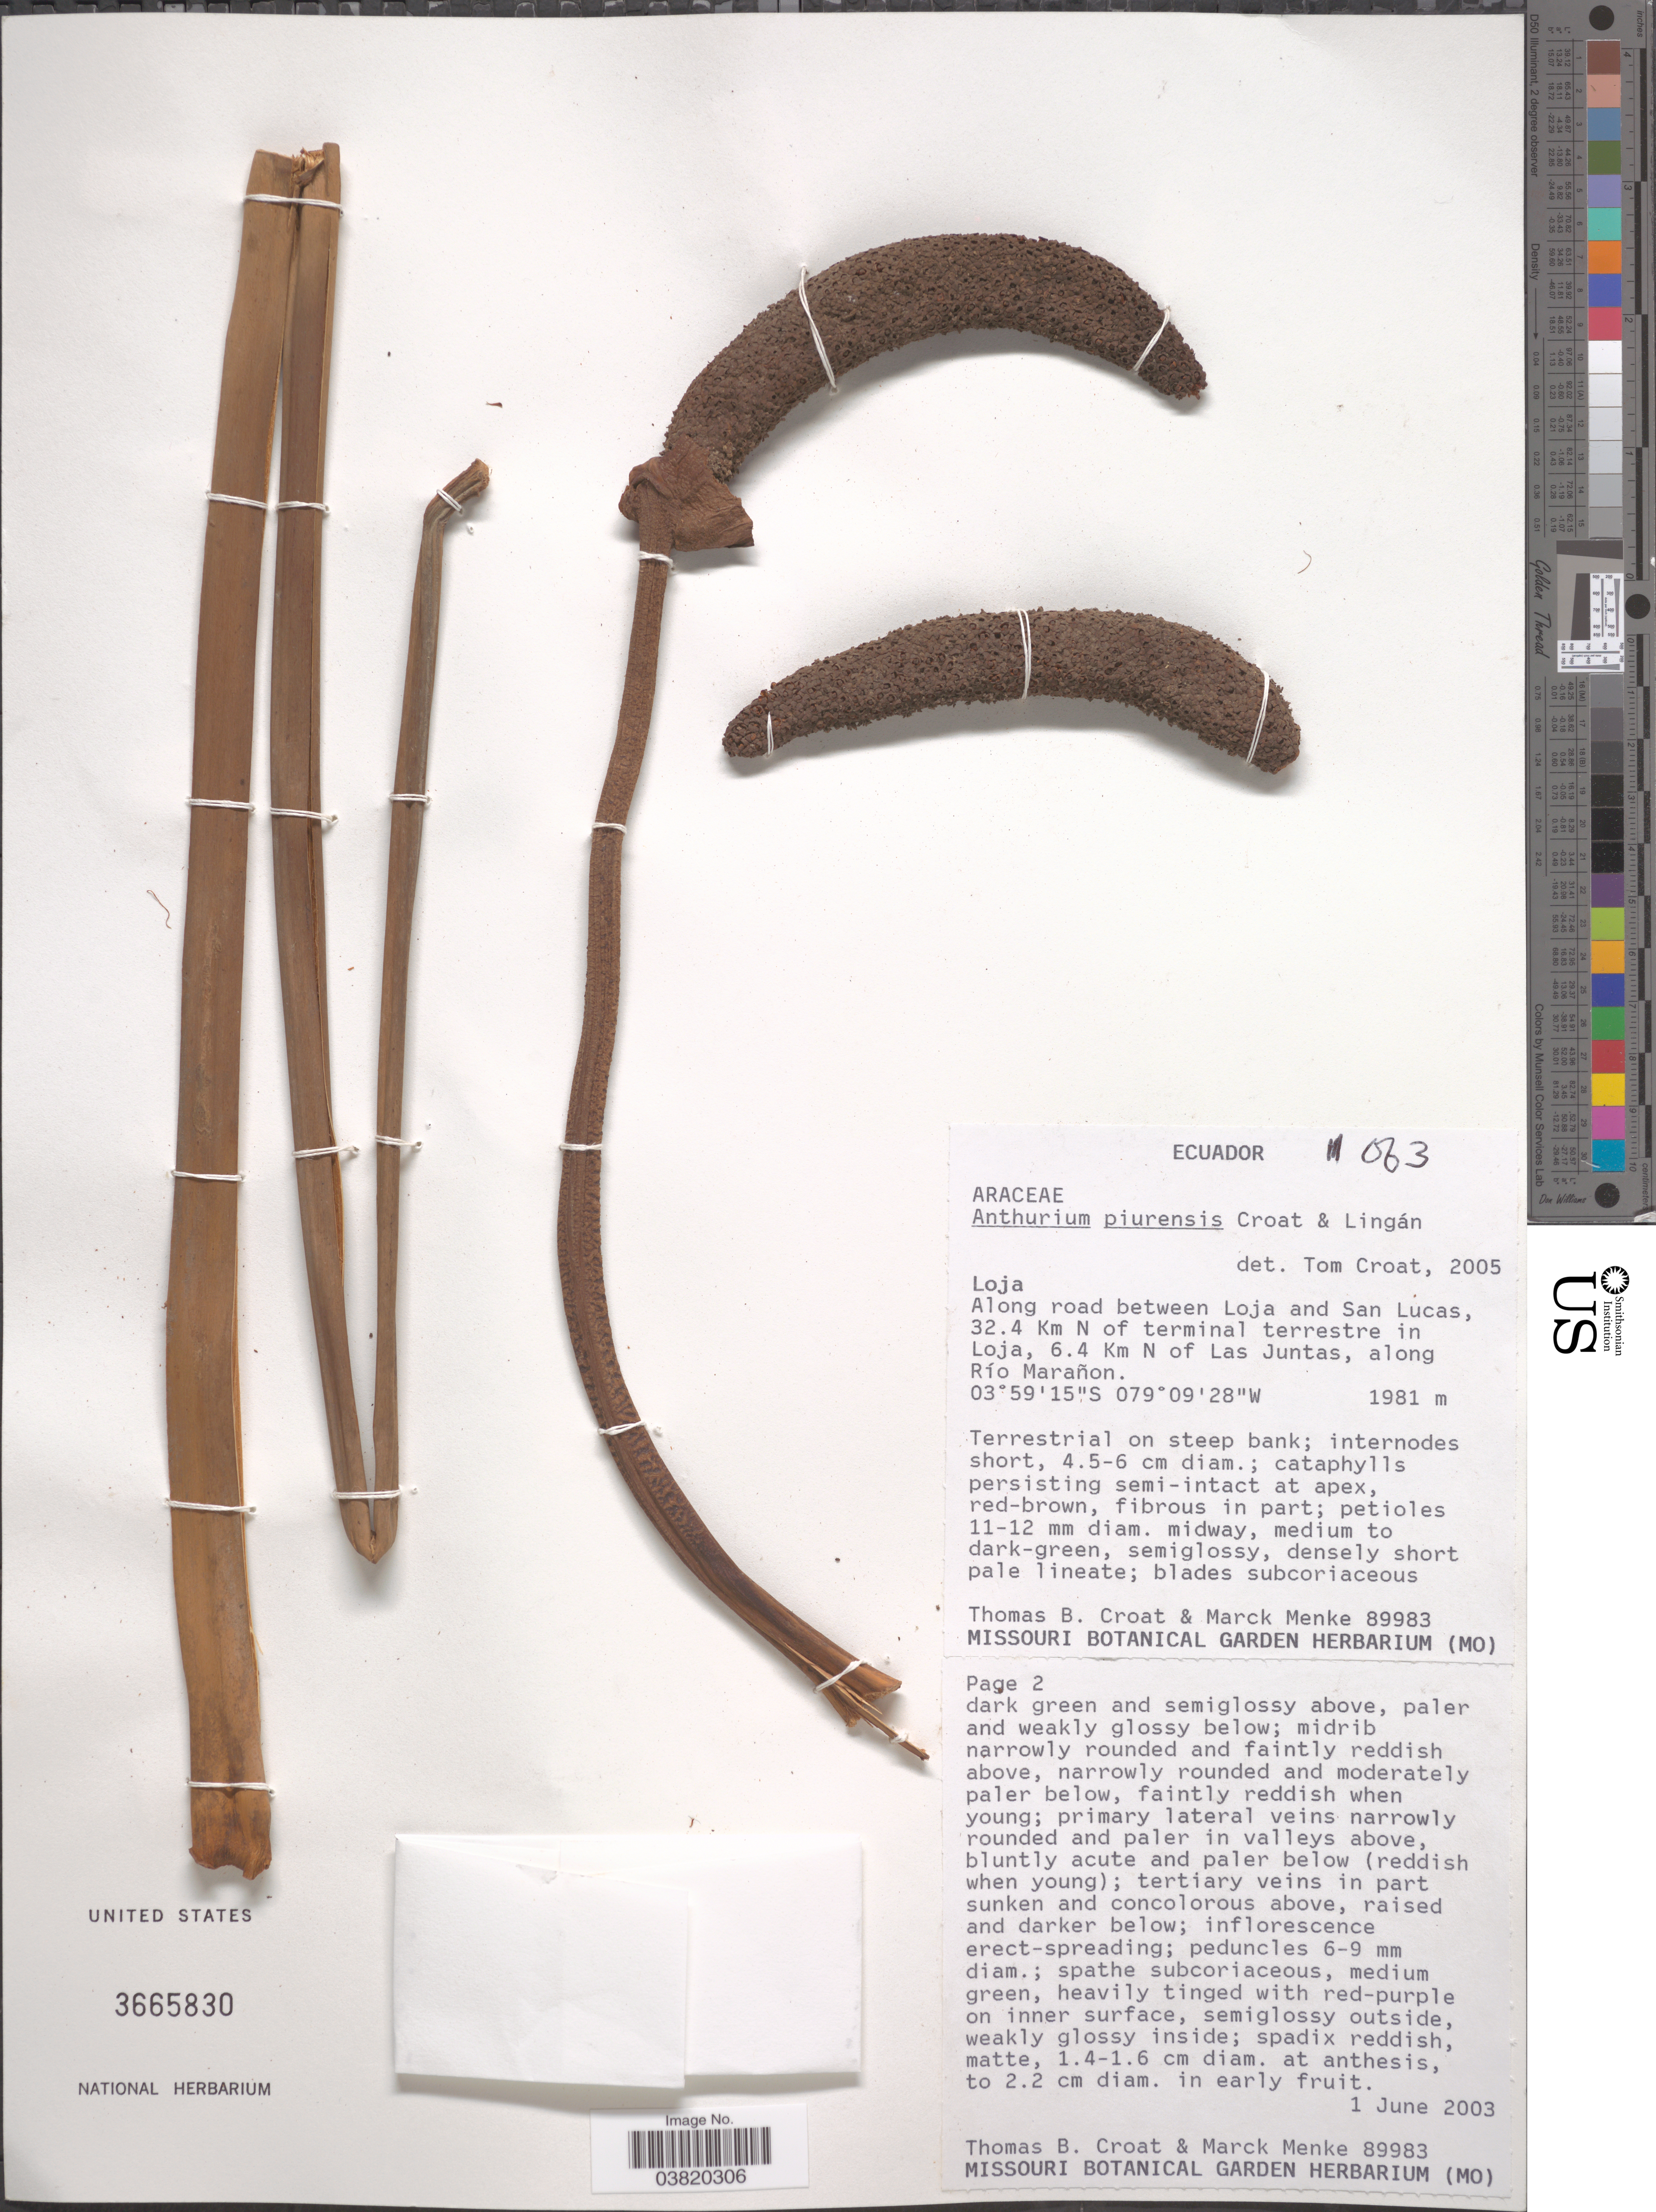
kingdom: Plantae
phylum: Tracheophyta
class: Liliopsida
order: Alismatales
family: Araceae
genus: Anthurium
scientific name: Anthurium piurensis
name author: Croat & Lingan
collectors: T. B. Croat & M. Menke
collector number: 89983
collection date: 2003-06-01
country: Ecuador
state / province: Loja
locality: Along road between Loja and San Lucas, 32.4 Km N of terminal terrestre in Loja, 6.4 Km N of Las Juntas, along Río Marañon.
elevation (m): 1981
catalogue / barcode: US 3665830